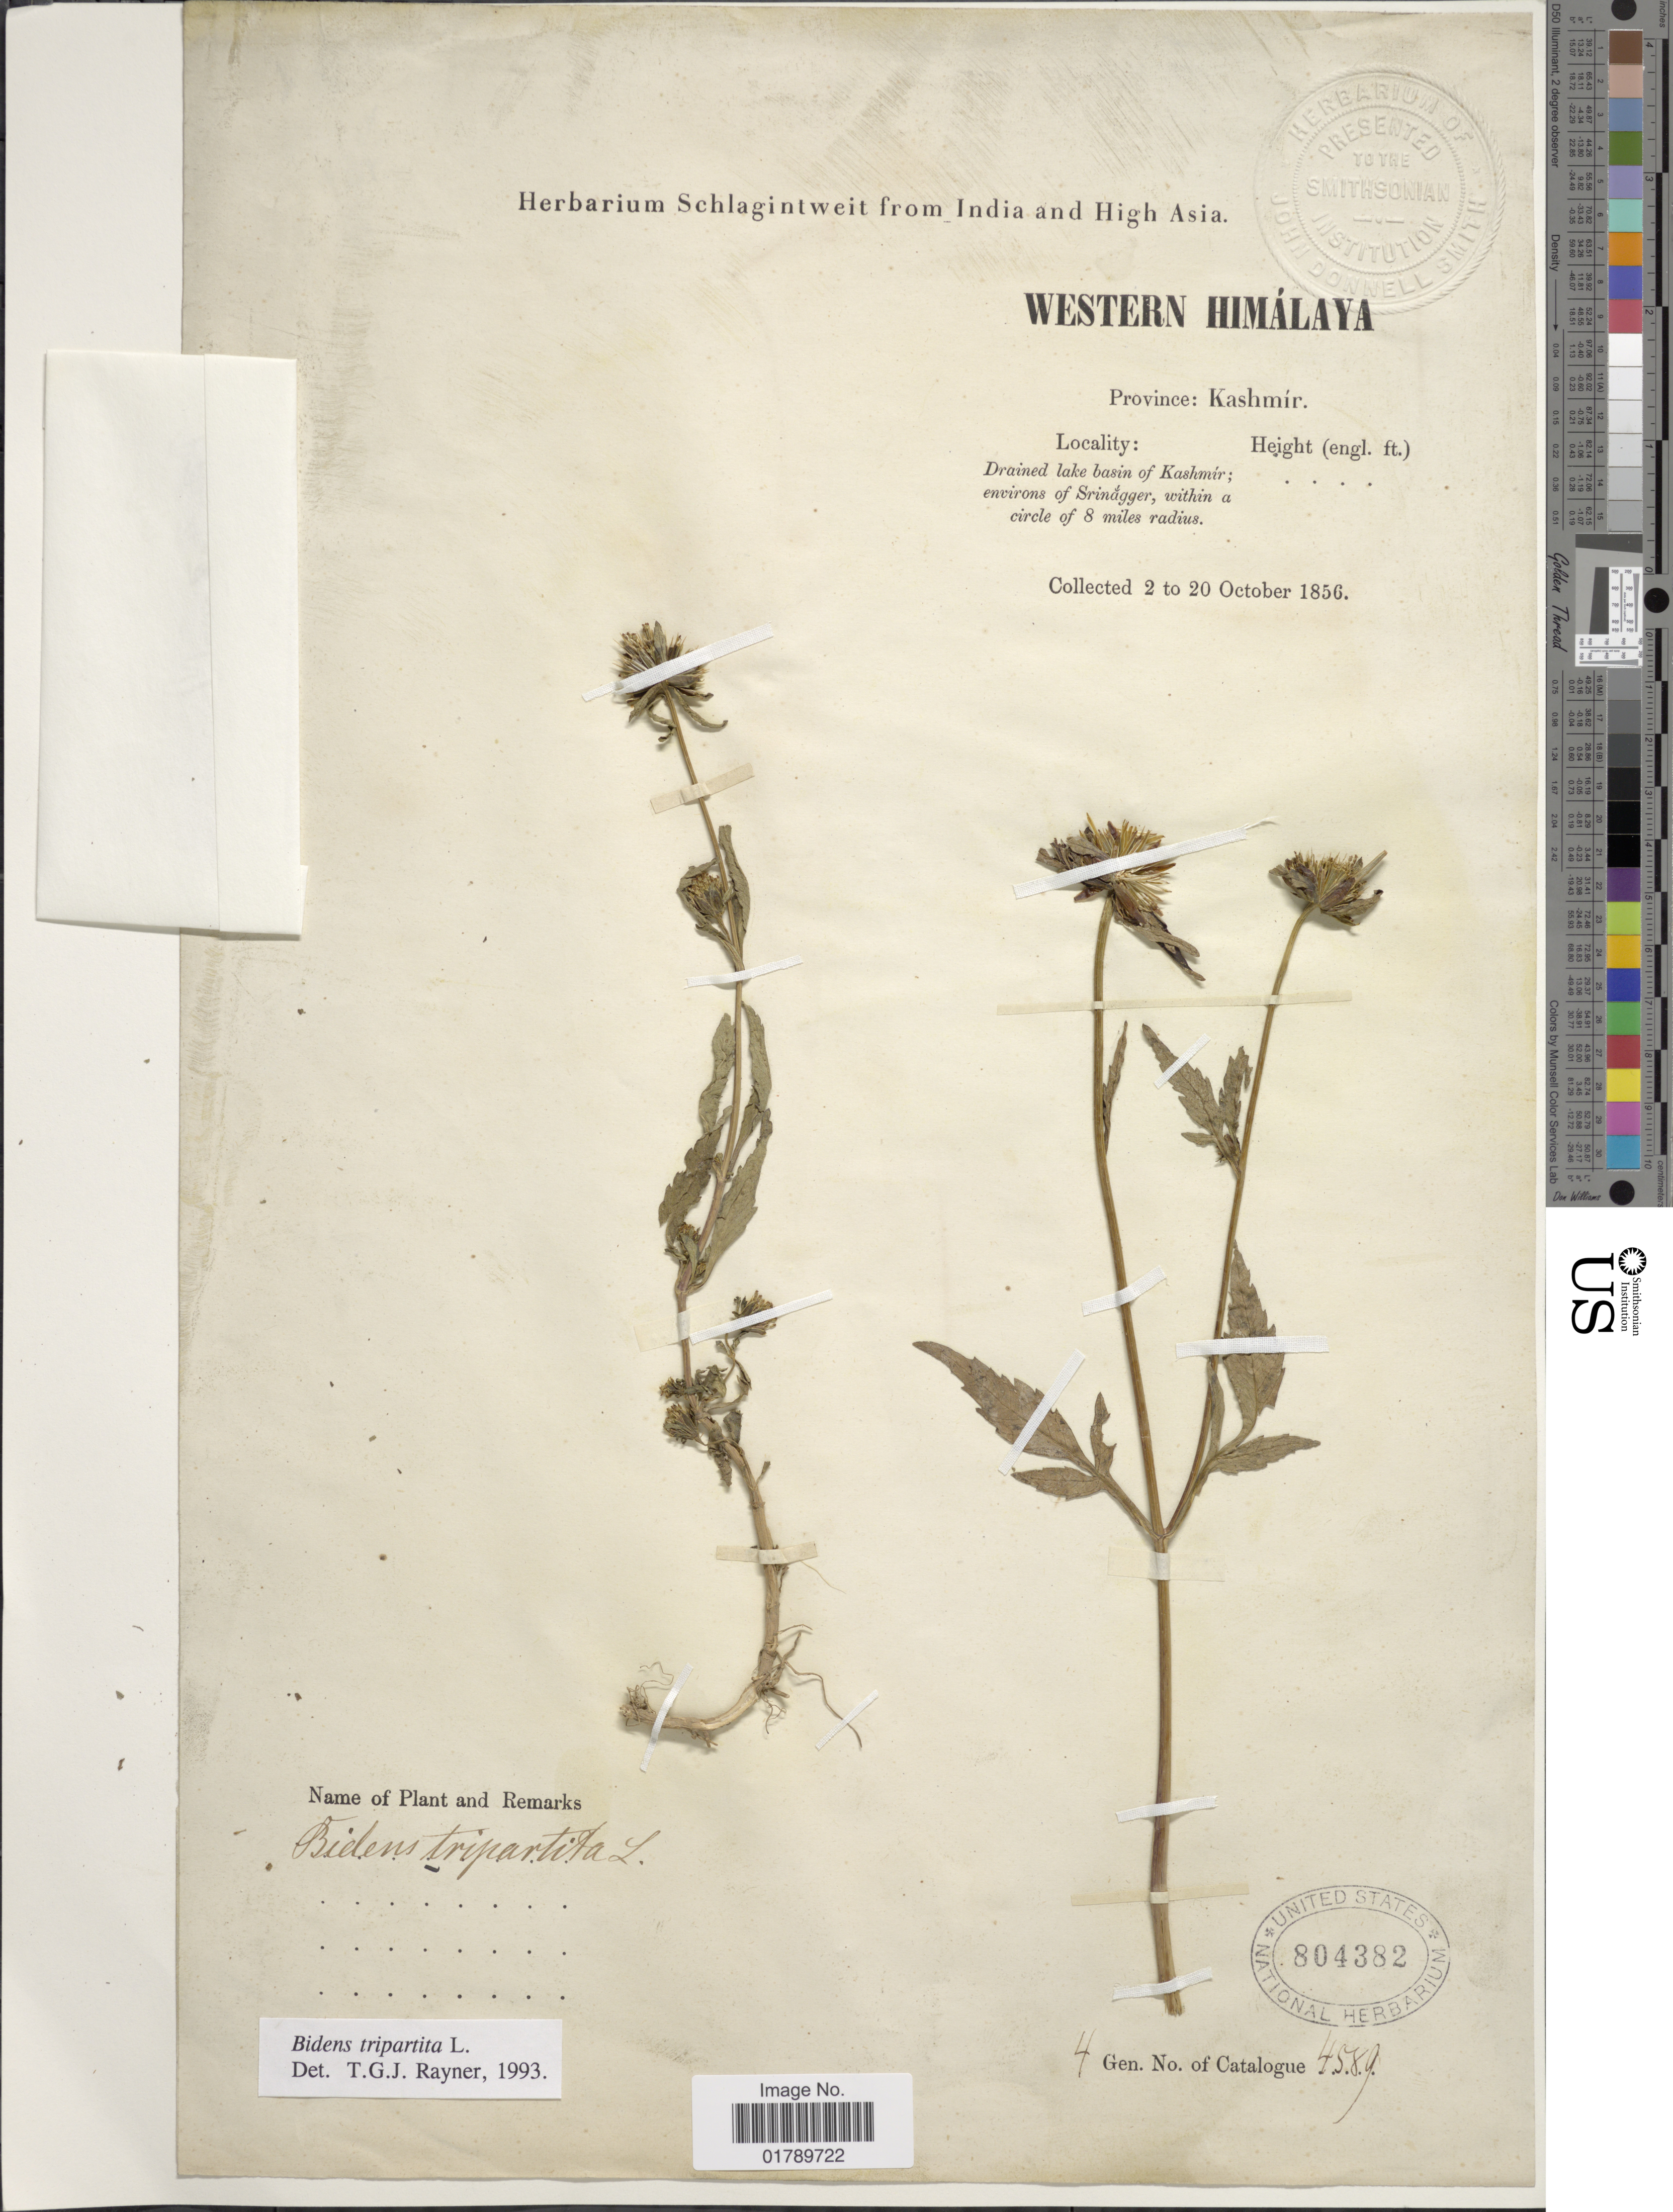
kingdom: Plantae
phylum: Tracheophyta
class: Magnoliopsida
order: Asterales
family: Asteraceae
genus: Bidens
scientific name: Bidens tripartita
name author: L.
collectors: ex herb. Schlagintweit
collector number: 4589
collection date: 1856-10-02/1856-10-20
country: India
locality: Western Himalaya. Province Kashmir. Drained lake basin of Kashmir; environs of Srinagger, within a circle of 8 miles radius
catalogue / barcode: US 804382